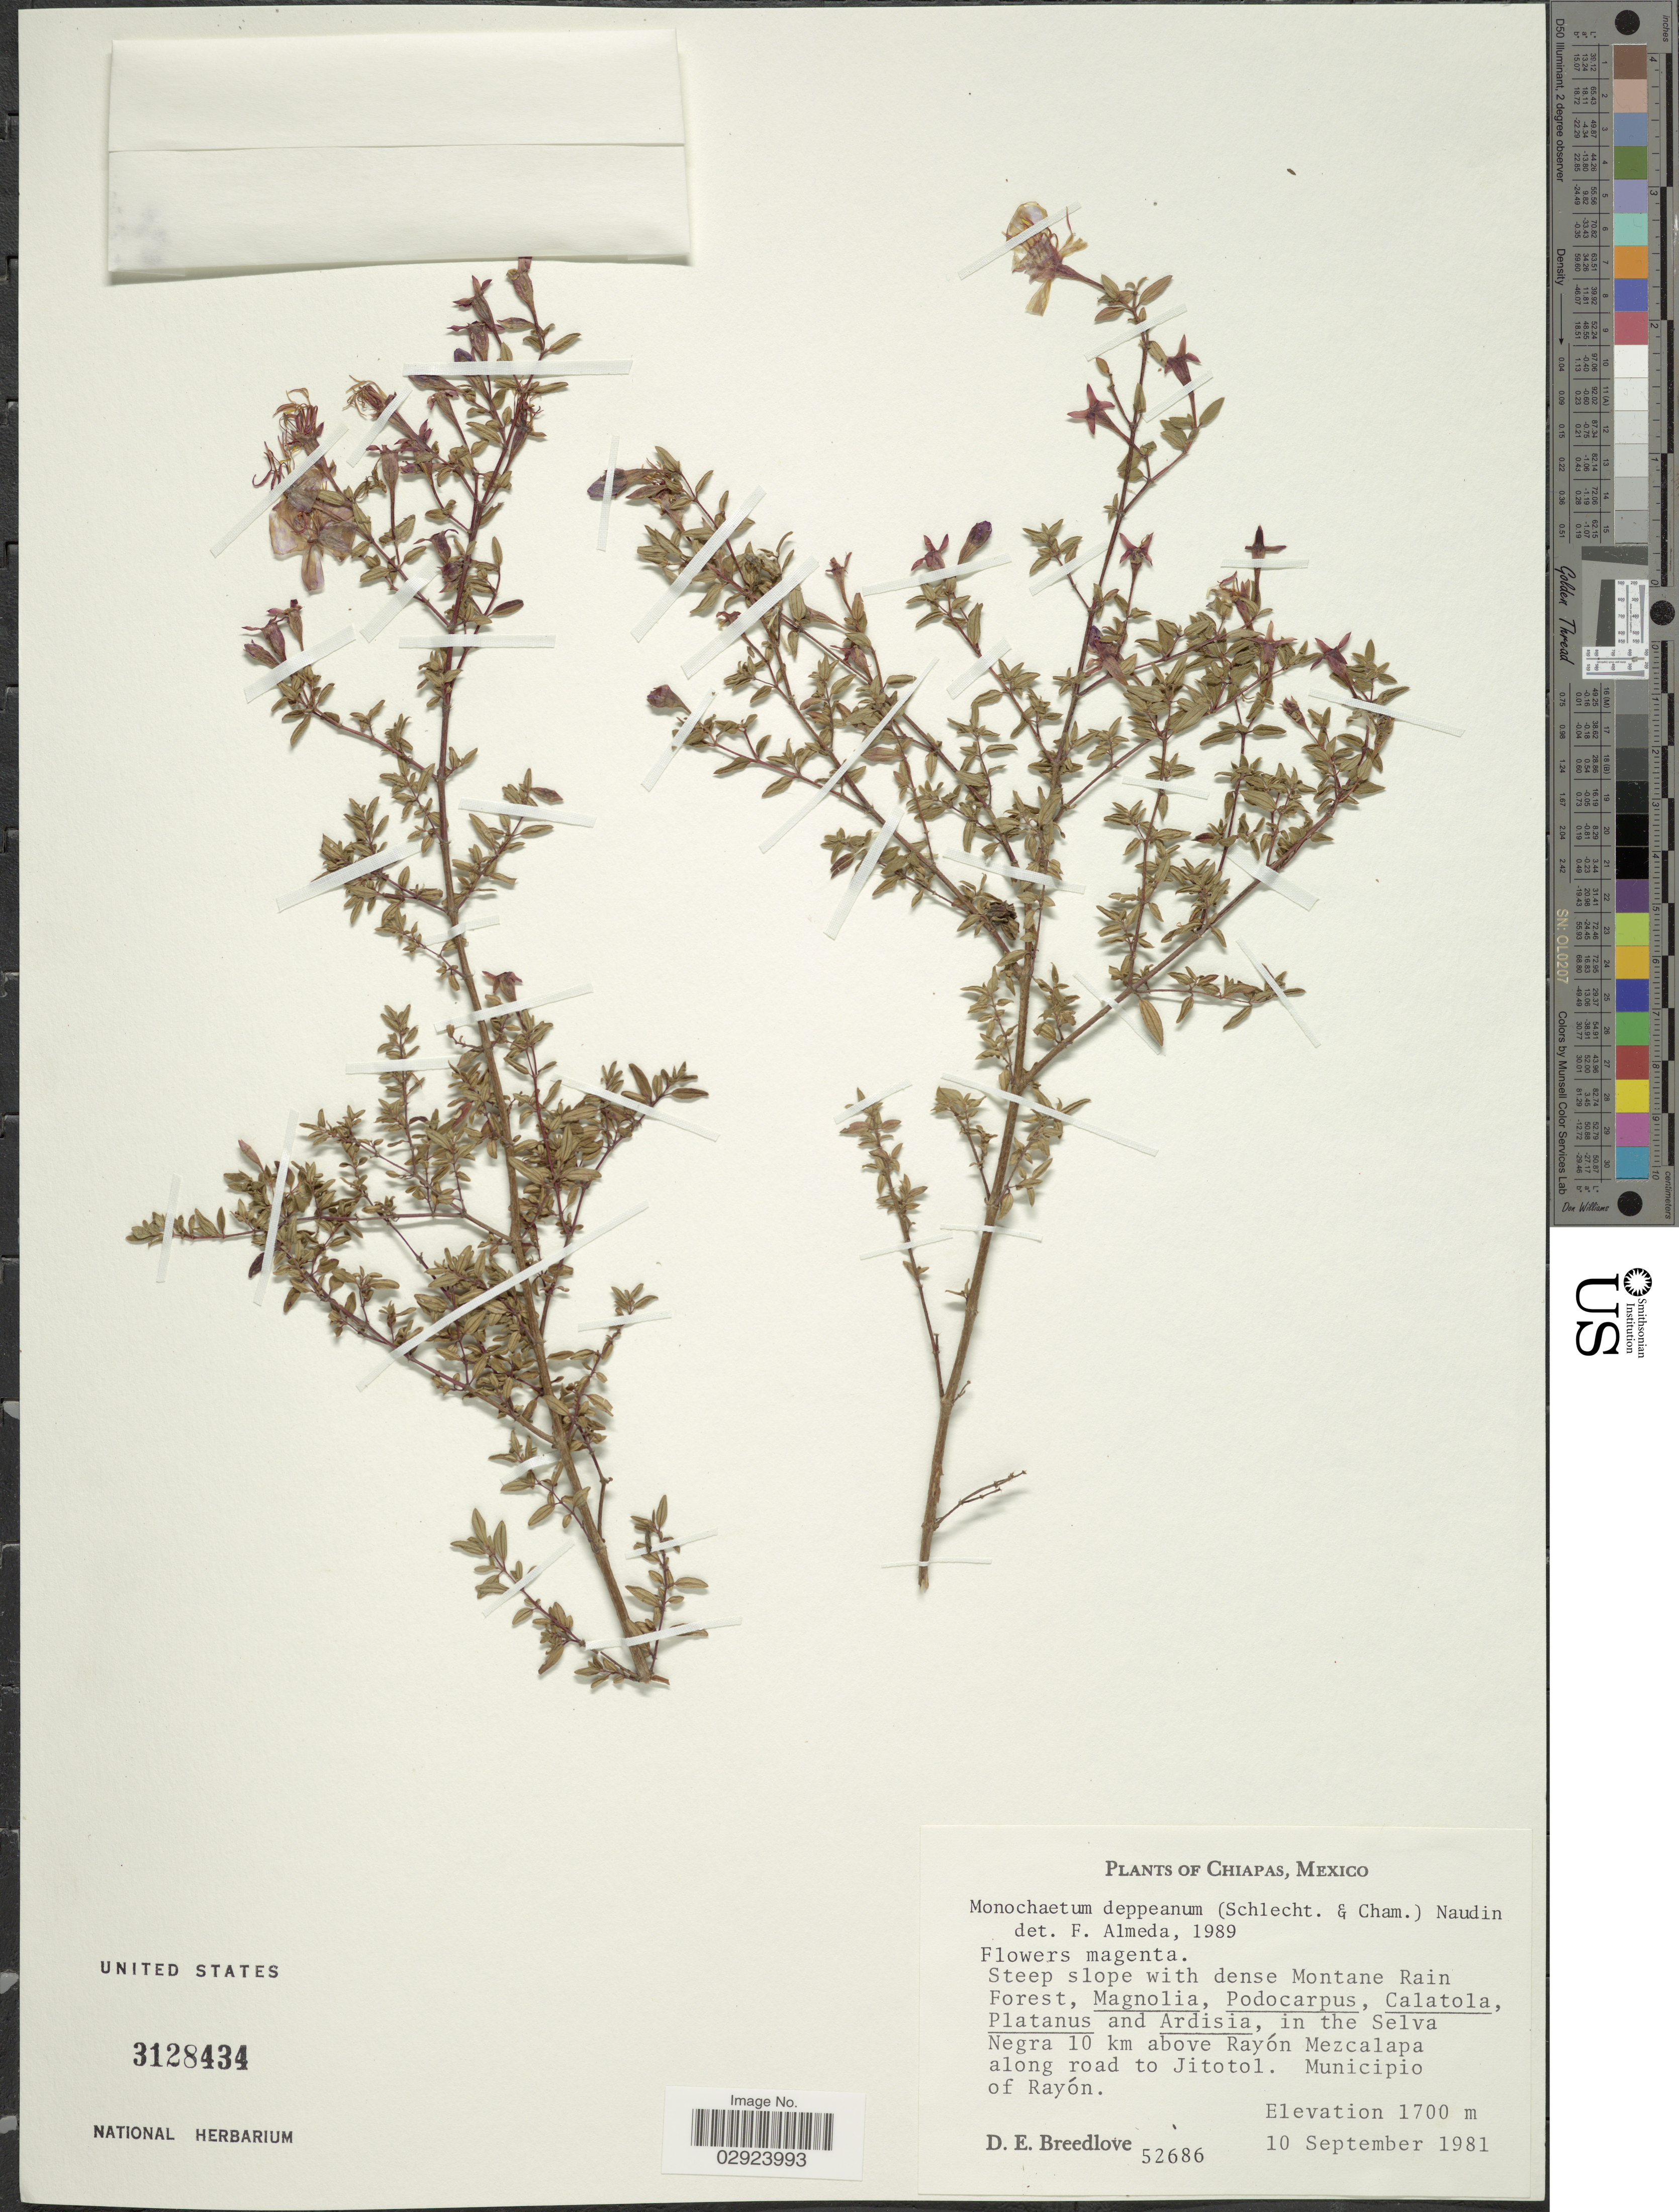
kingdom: Plantae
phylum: Tracheophyta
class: Magnoliopsida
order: Myrtales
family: Melastomataceae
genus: Monochaetum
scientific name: Monochaetum deppeanum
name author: (Schltdl. & Cham.) Naudin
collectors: D. E. Breedlove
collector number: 52686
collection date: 1981-09-10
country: Mexico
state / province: Chiapas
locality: Steep slope with dense Montane Rain Forest. In the Selva Negra 10 km above Rayón Mezcalapa along road to Jitotol. Municipio of Rayón.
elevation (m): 1700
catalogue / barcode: US 3128434